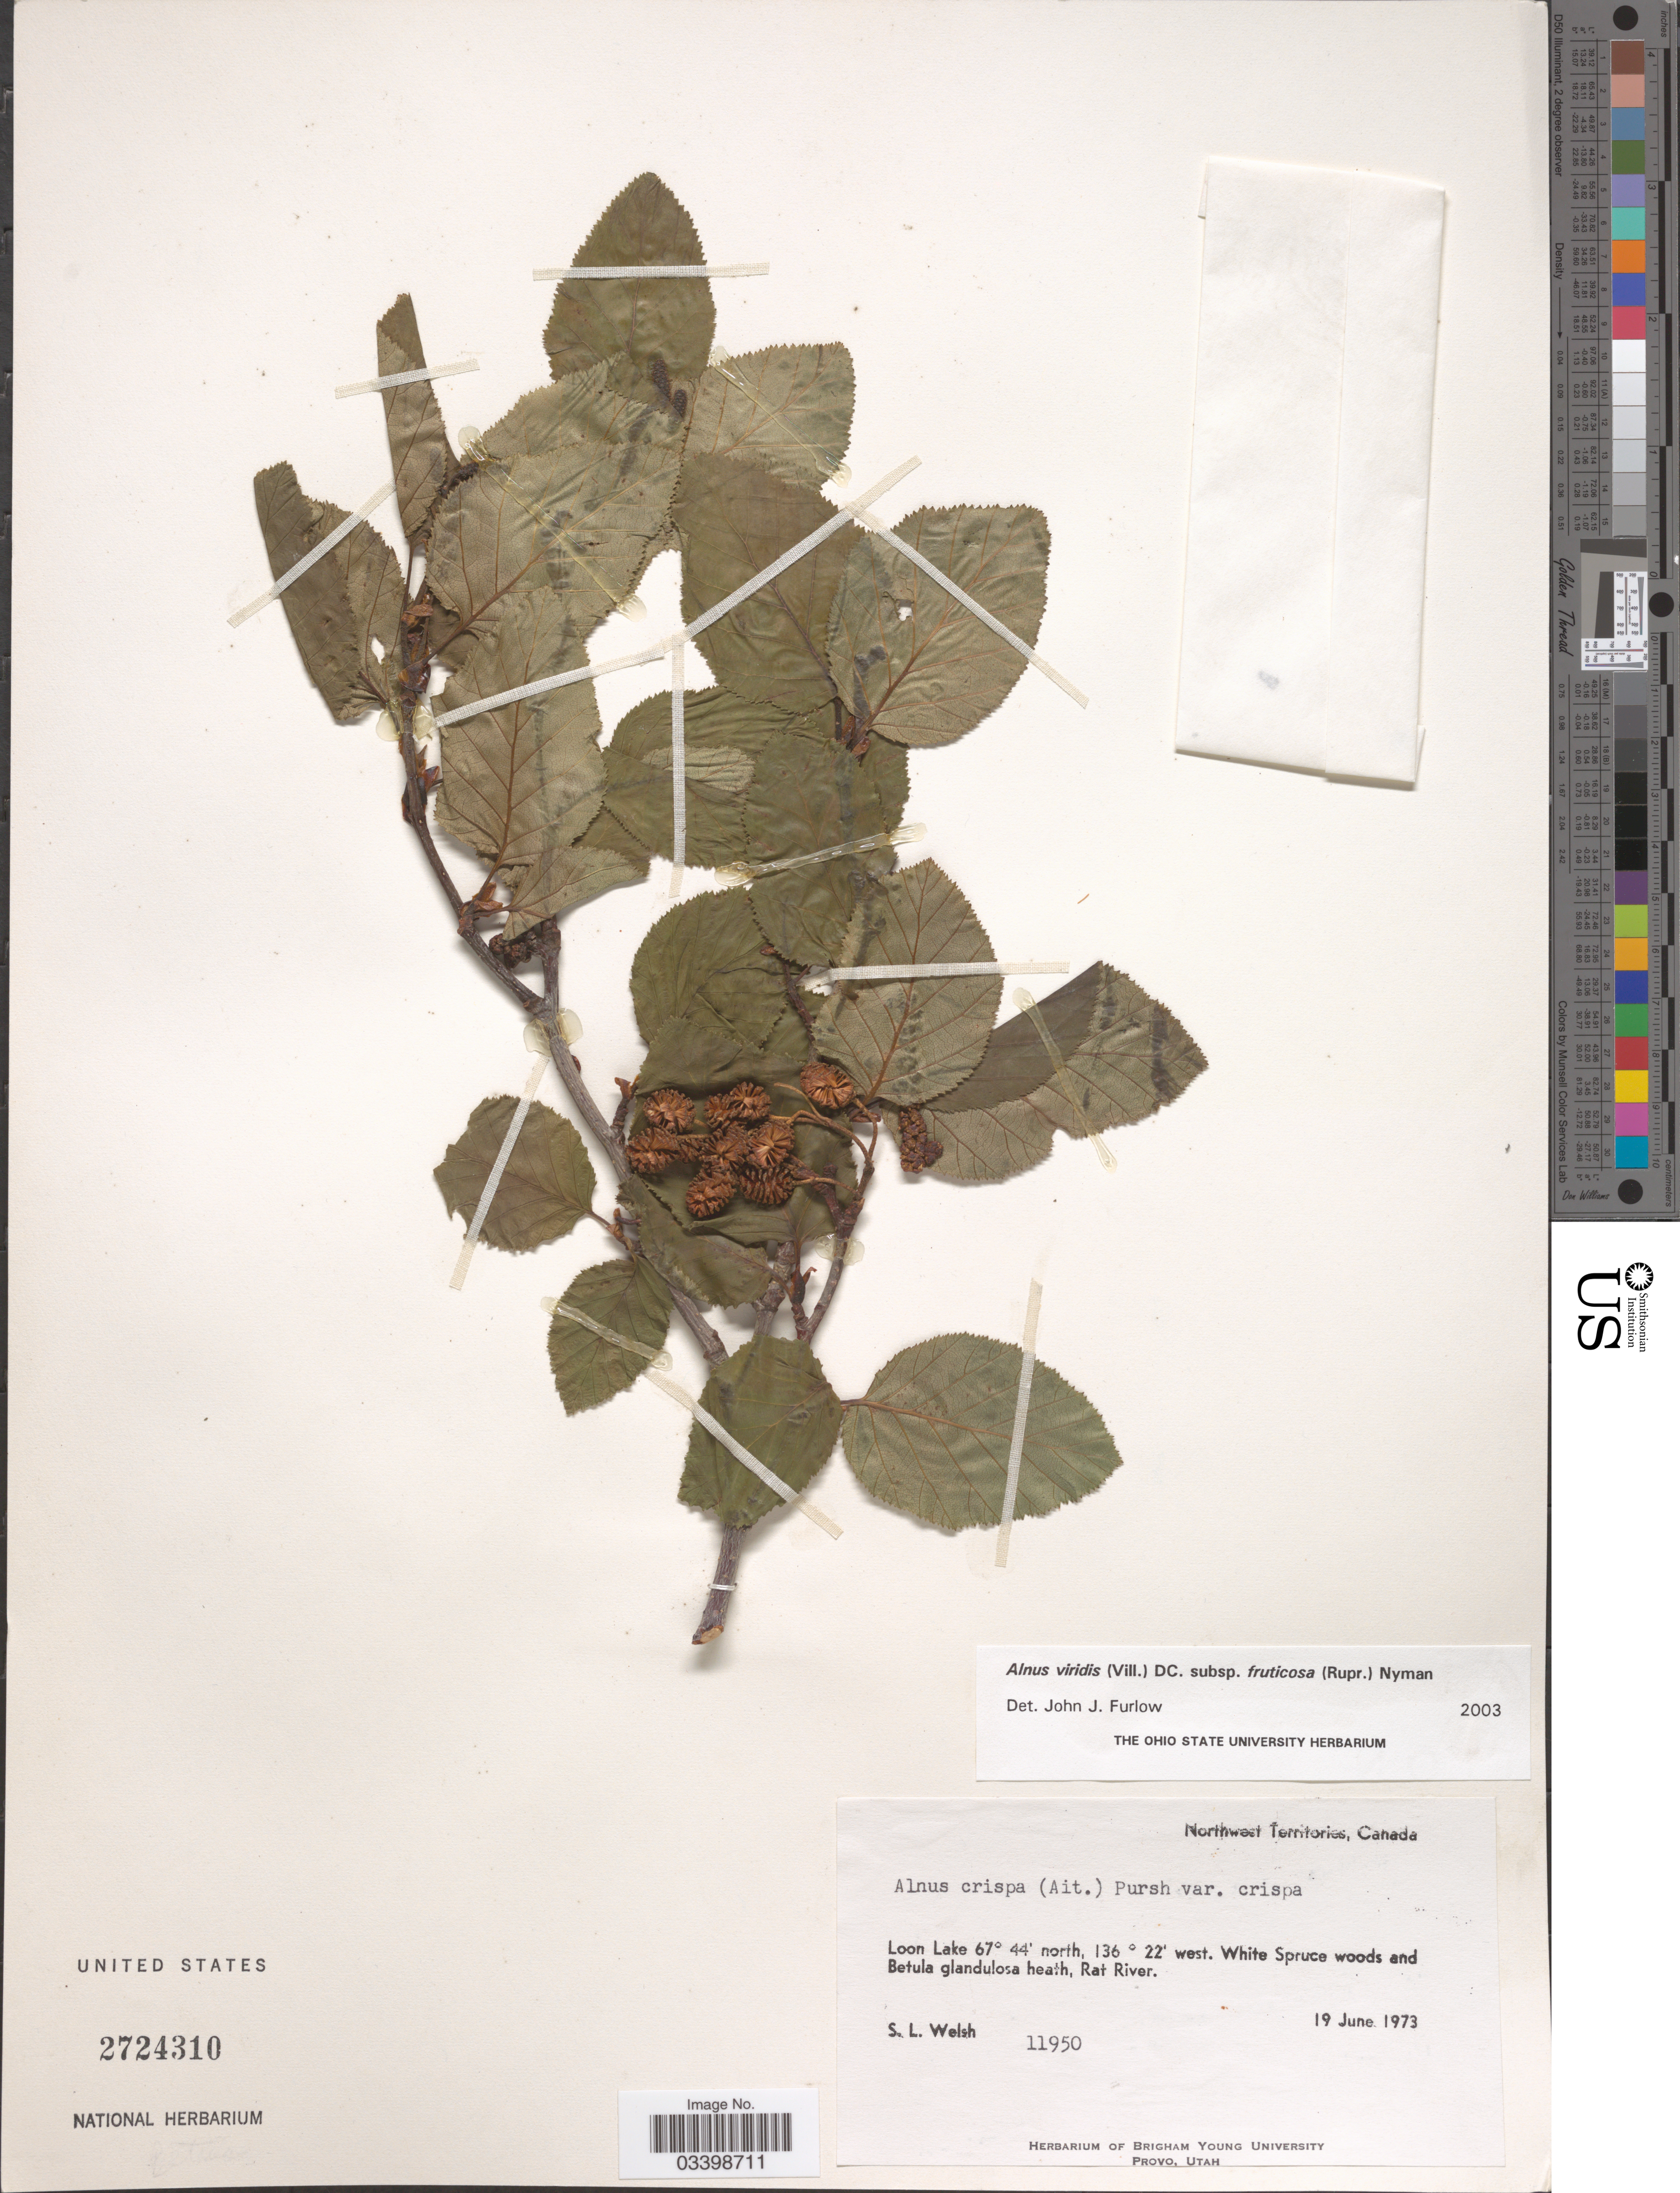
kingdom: Plantae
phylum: Tracheophyta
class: Magnoliopsida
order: Fagales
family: Betulaceae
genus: Alnus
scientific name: Alnus viridis subsp. fruticosa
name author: (Rupr.) Nyman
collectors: S. Welsh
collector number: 11950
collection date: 1973-06-19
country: Canada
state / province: Northwest Territories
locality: Loon Lake. Rat River.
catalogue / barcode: US 2724310